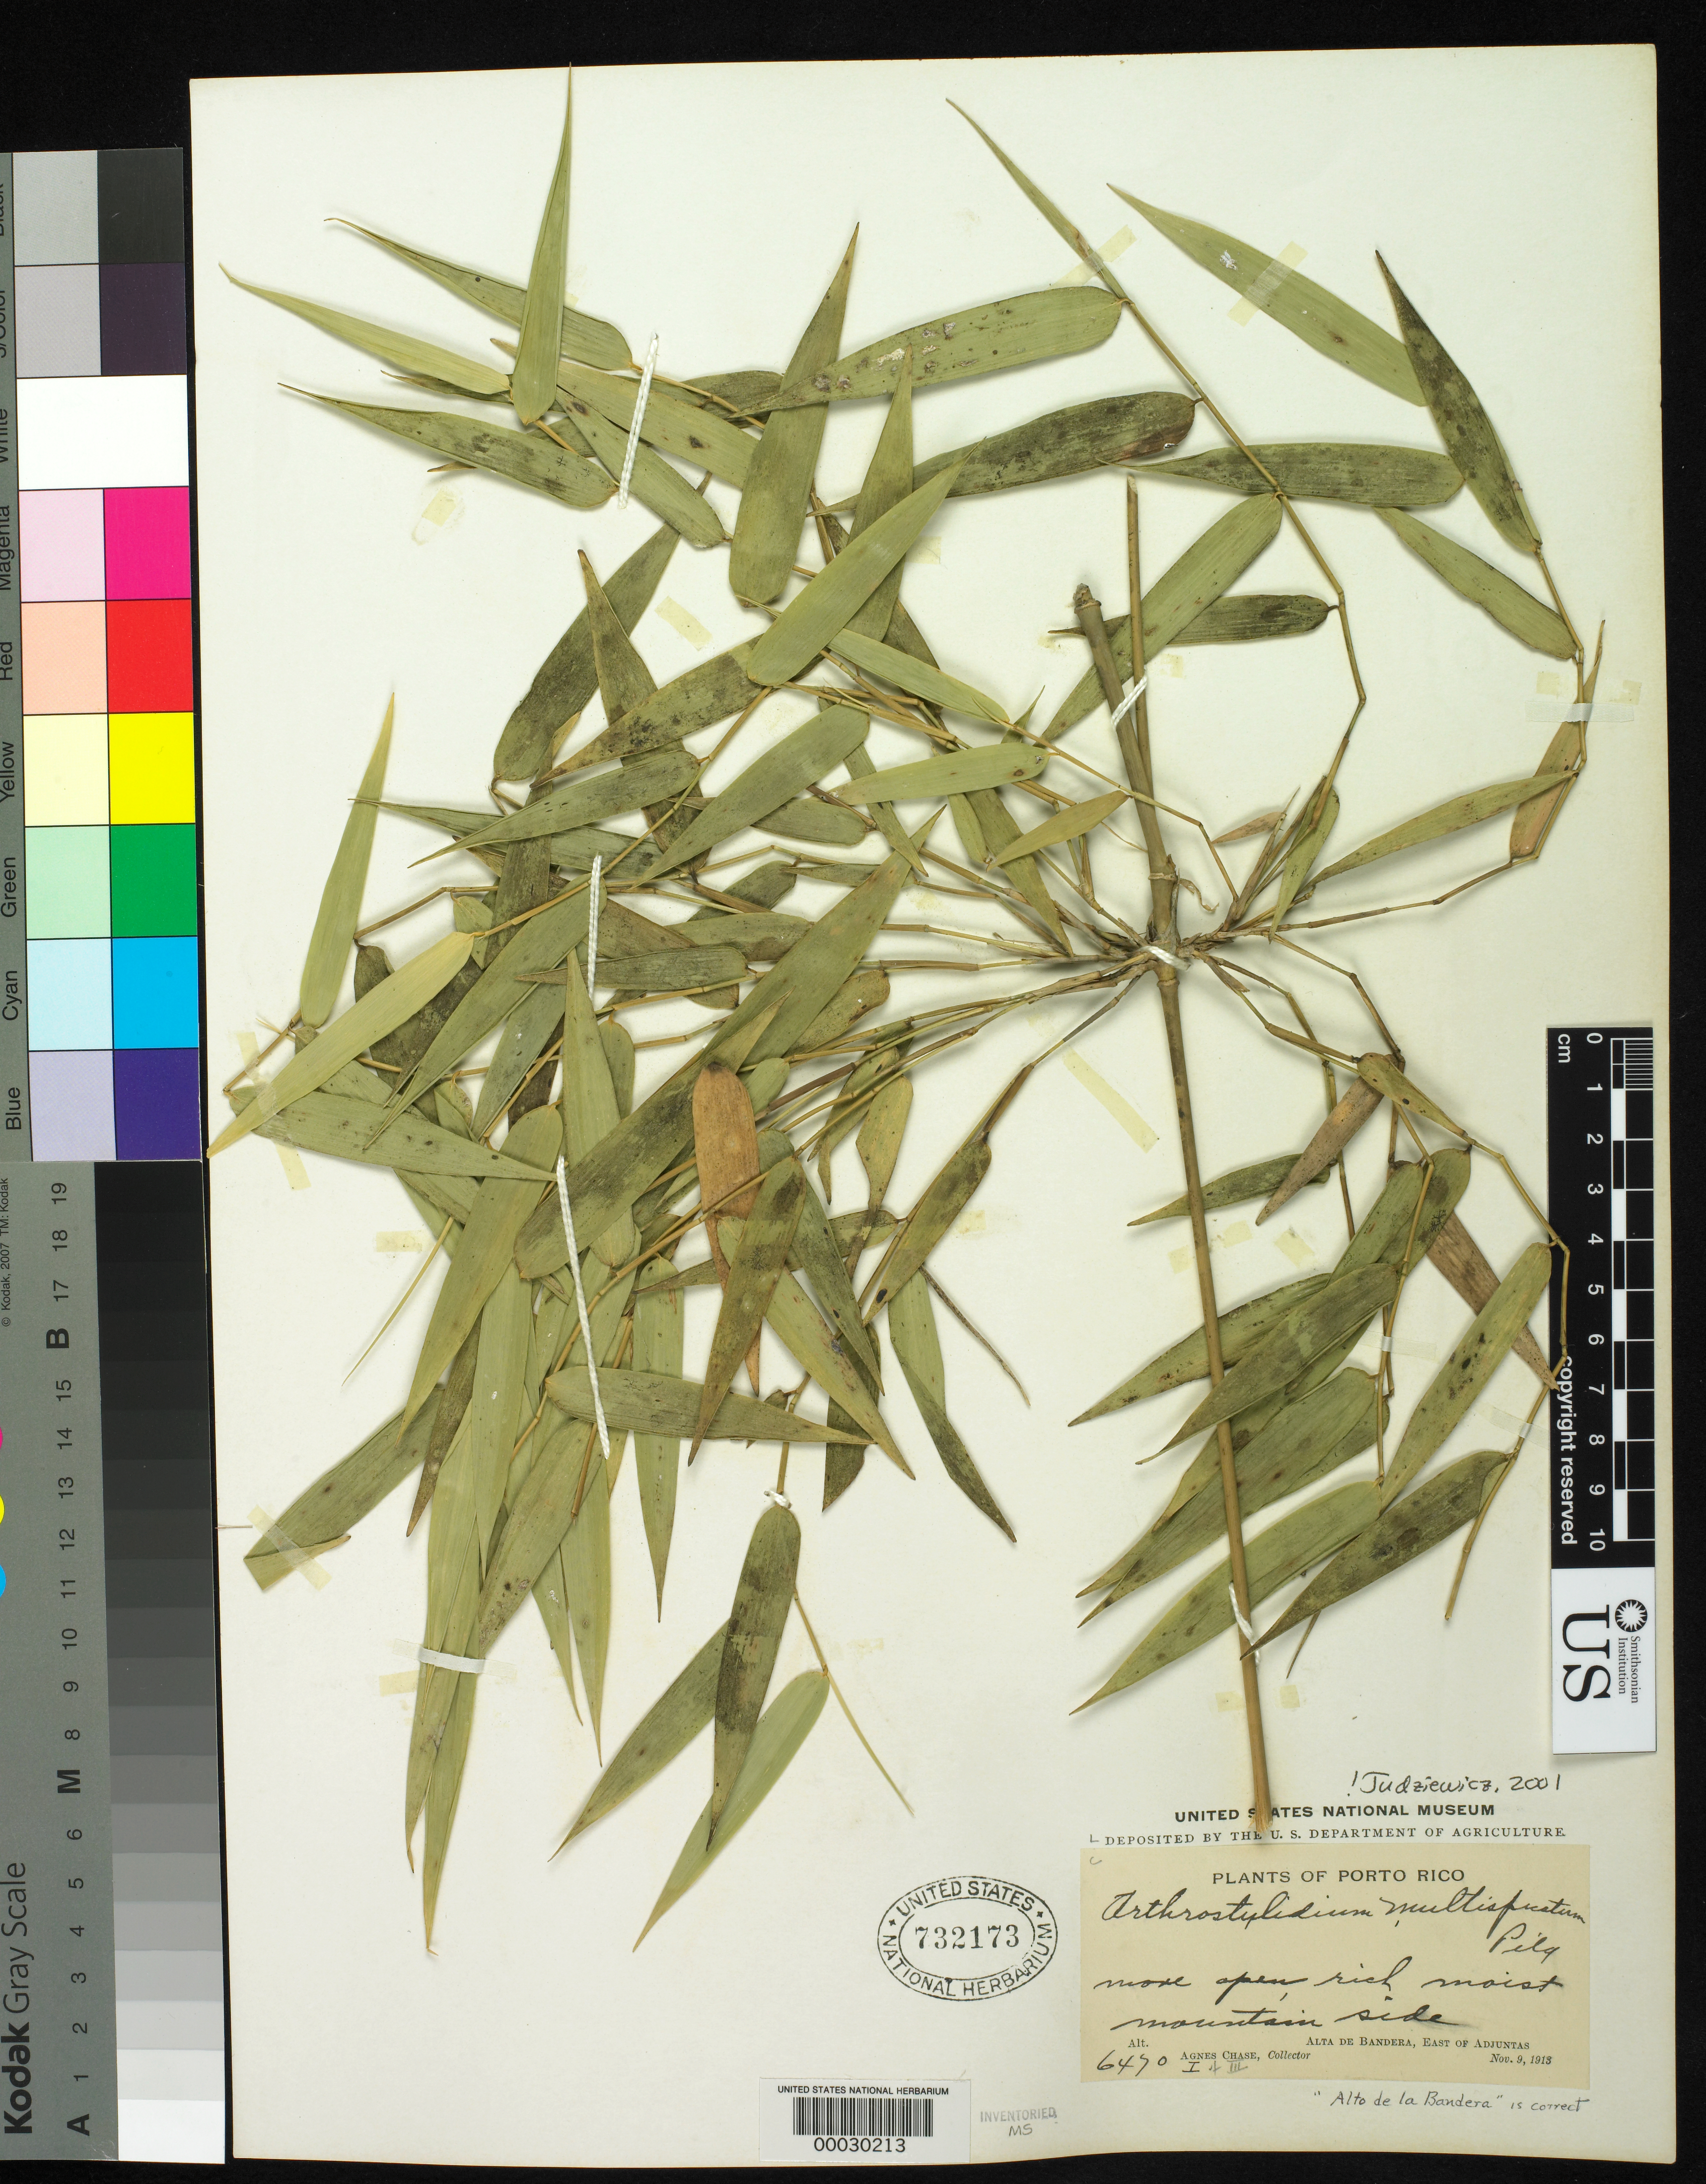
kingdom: Plantae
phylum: Tracheophyta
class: Liliopsida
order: Poales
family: Poaceae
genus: Arthrostylidium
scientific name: Arthrostylidium multispicatum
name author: Pilg. in Urb.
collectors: A. Chase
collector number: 6470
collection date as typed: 09 Nov 1913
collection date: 1913-11-09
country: Puerto Rico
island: Greater Antilles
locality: Alto la de bandera, adjuntas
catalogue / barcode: US 732173